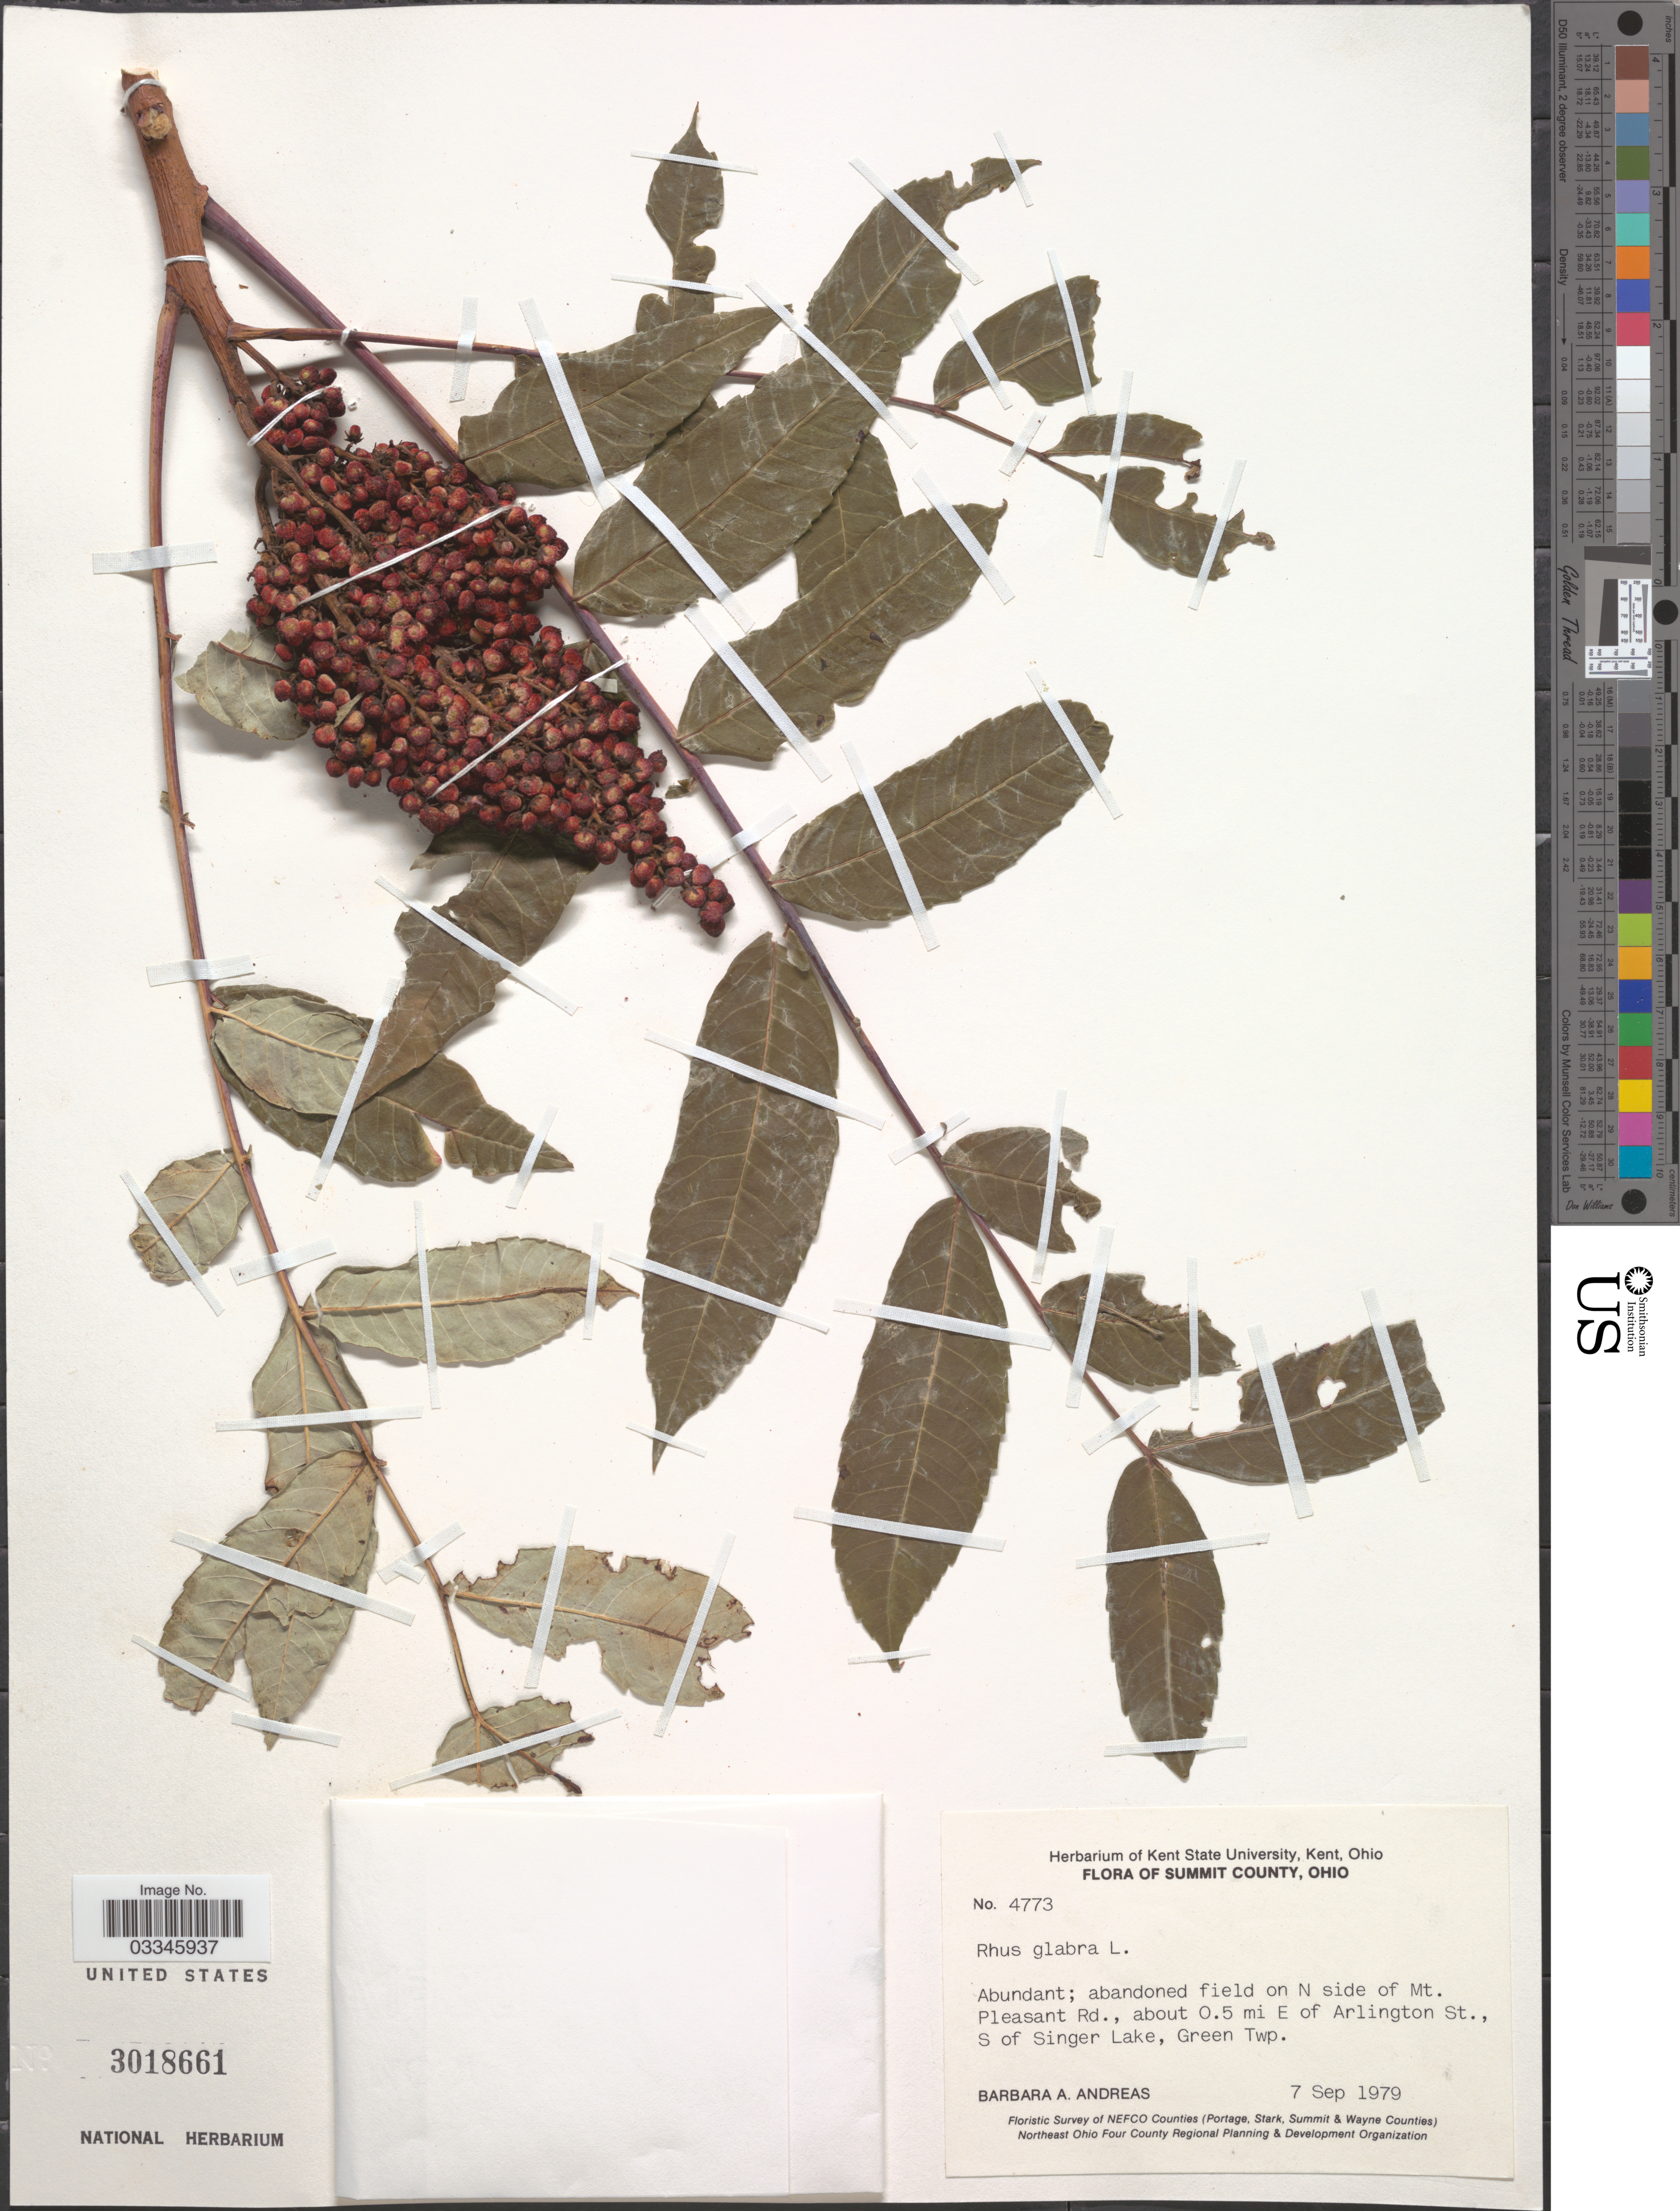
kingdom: Plantae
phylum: Tracheophyta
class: Magnoliopsida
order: Sapindales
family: Anacardiaceae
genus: Rhus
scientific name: Rhus glabra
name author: L.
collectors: B. A. Andreas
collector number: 4773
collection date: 1979-09-07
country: United States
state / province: Ohio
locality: Summit County. Abandoned field on N side of Mt. Pleasant Rd., about 0.5 mi E of Arlington St., S of Singer Lake, Green Twp.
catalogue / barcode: US 3018661